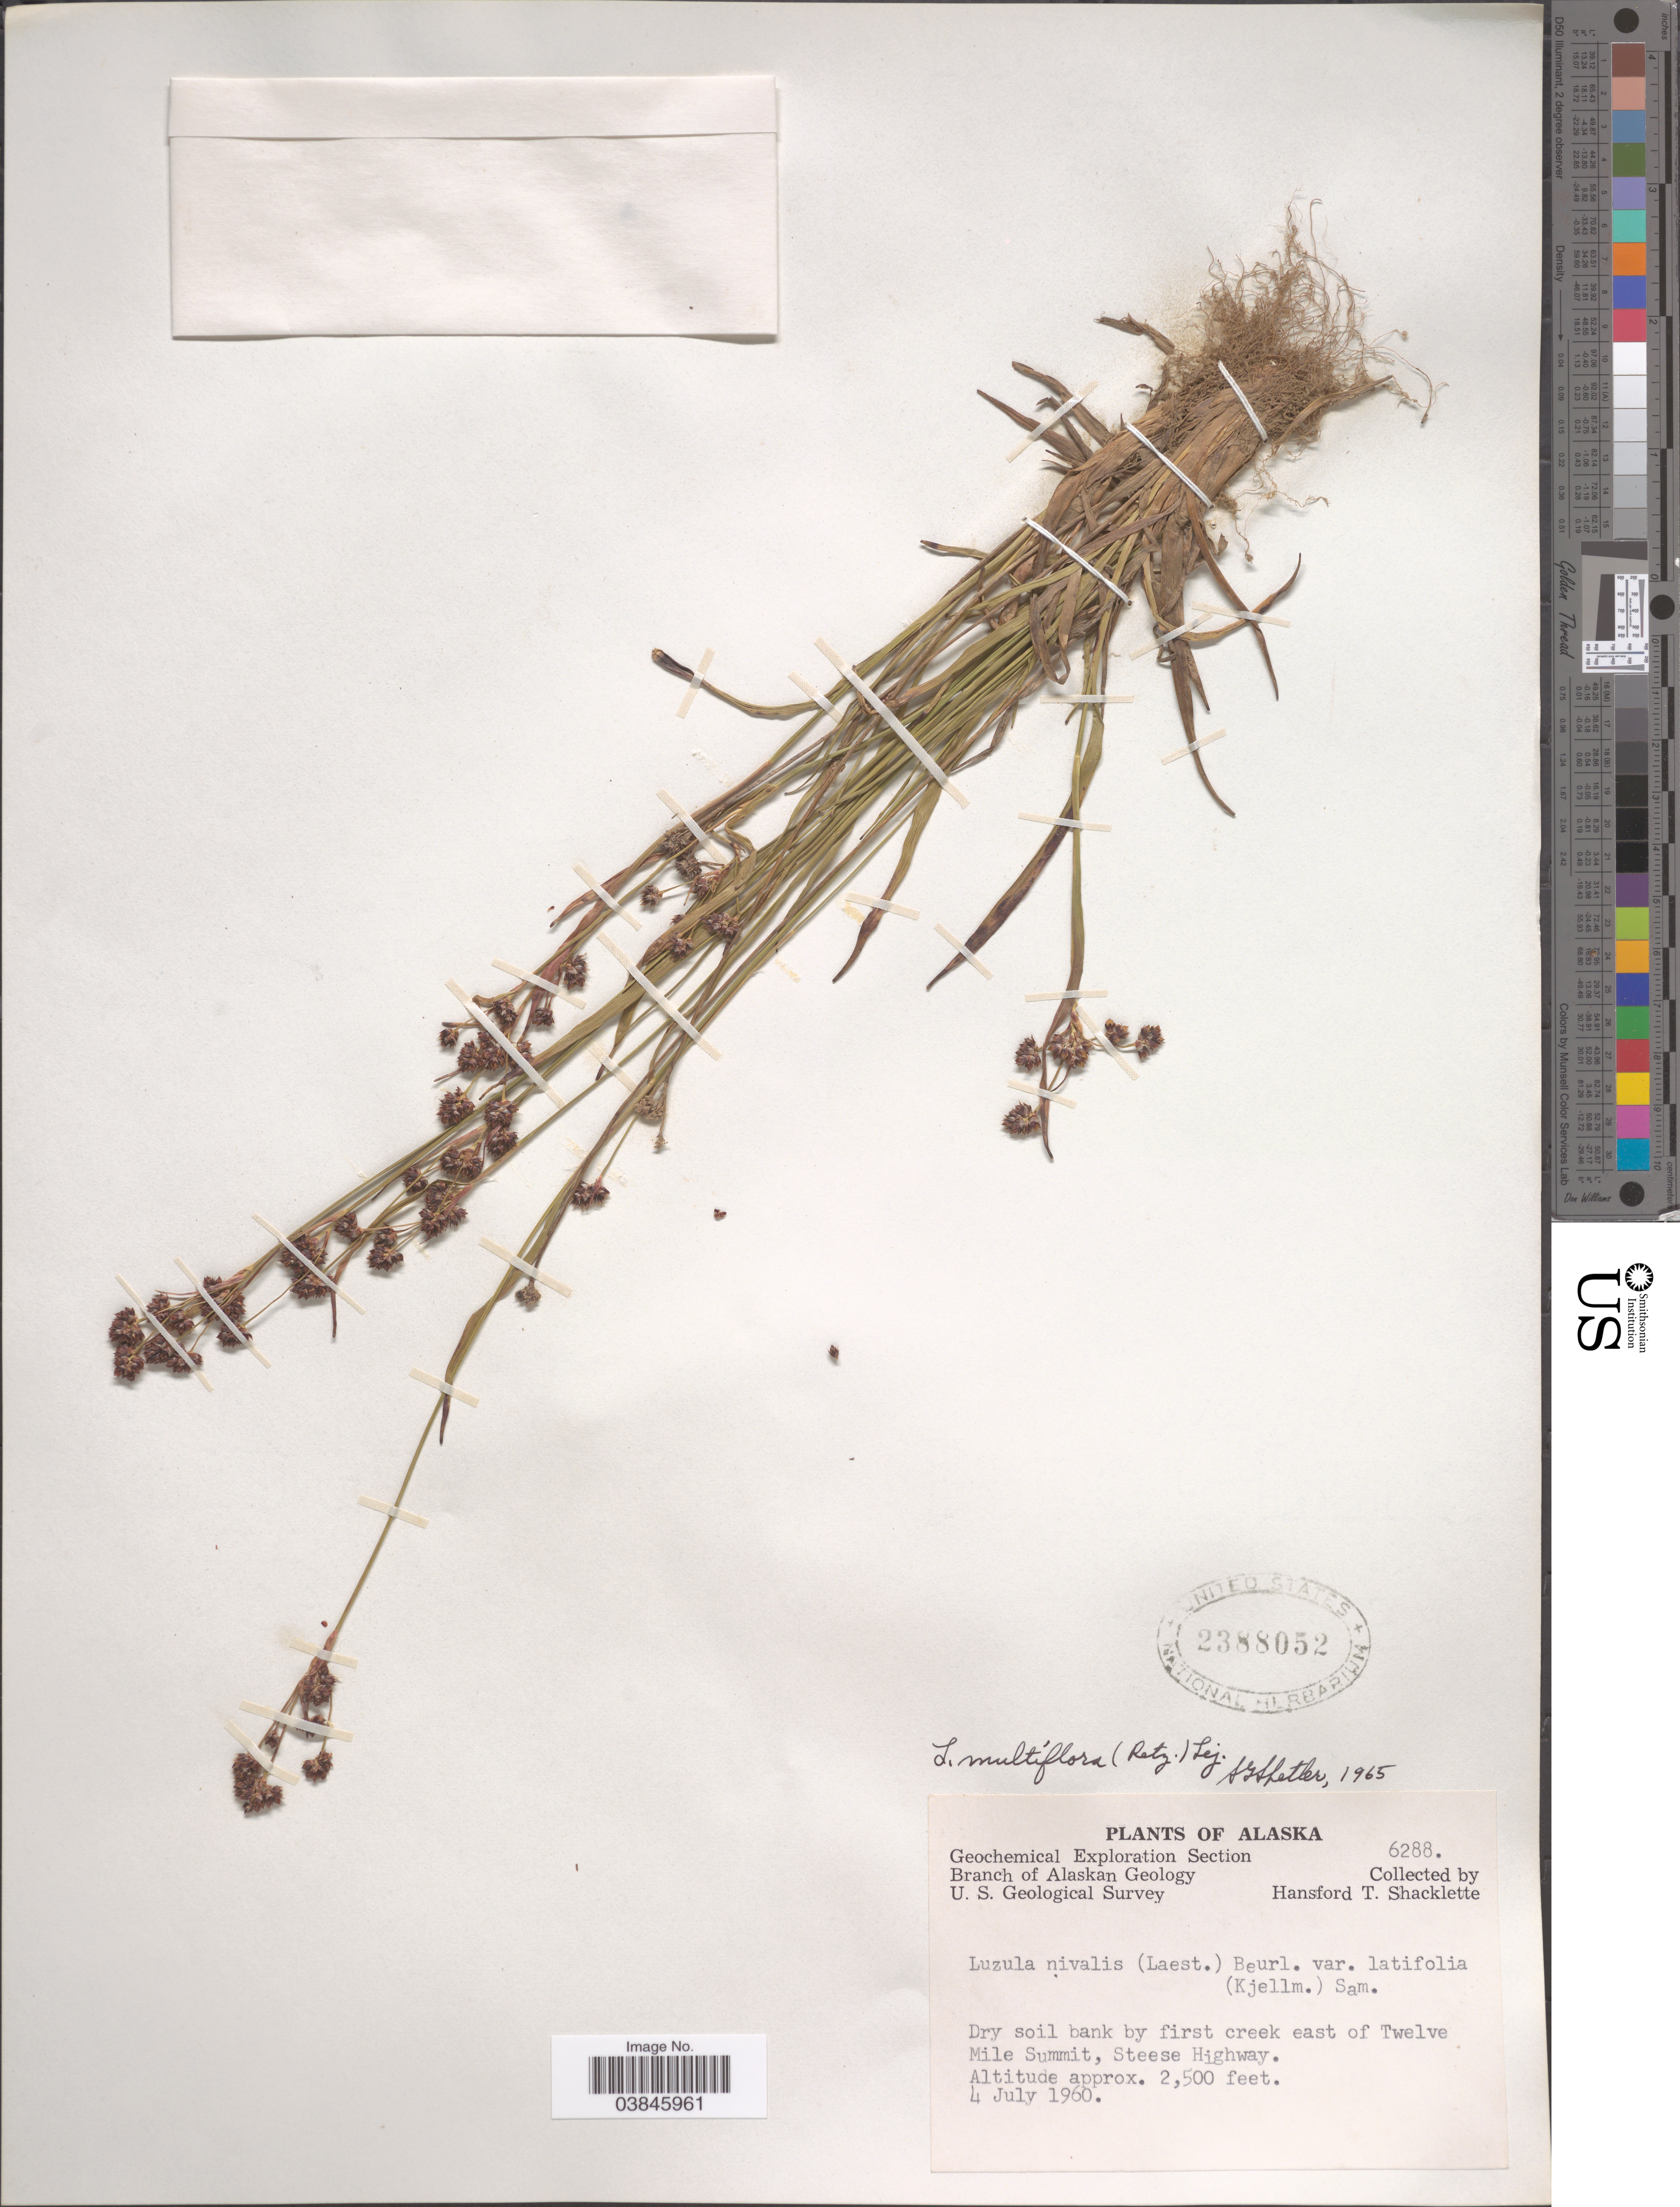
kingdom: Plantae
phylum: Tracheophyta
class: Liliopsida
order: Poales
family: Juncaceae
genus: Luzula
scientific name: Luzula multiflora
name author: (Ehrh.) Lej.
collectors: H. Shacklette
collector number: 6288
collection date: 1960-07-04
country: United States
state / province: Alaska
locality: Dry soil bank by first creek east of Twelve Mile Summit, Steese Highway.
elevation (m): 762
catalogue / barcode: US 2388052